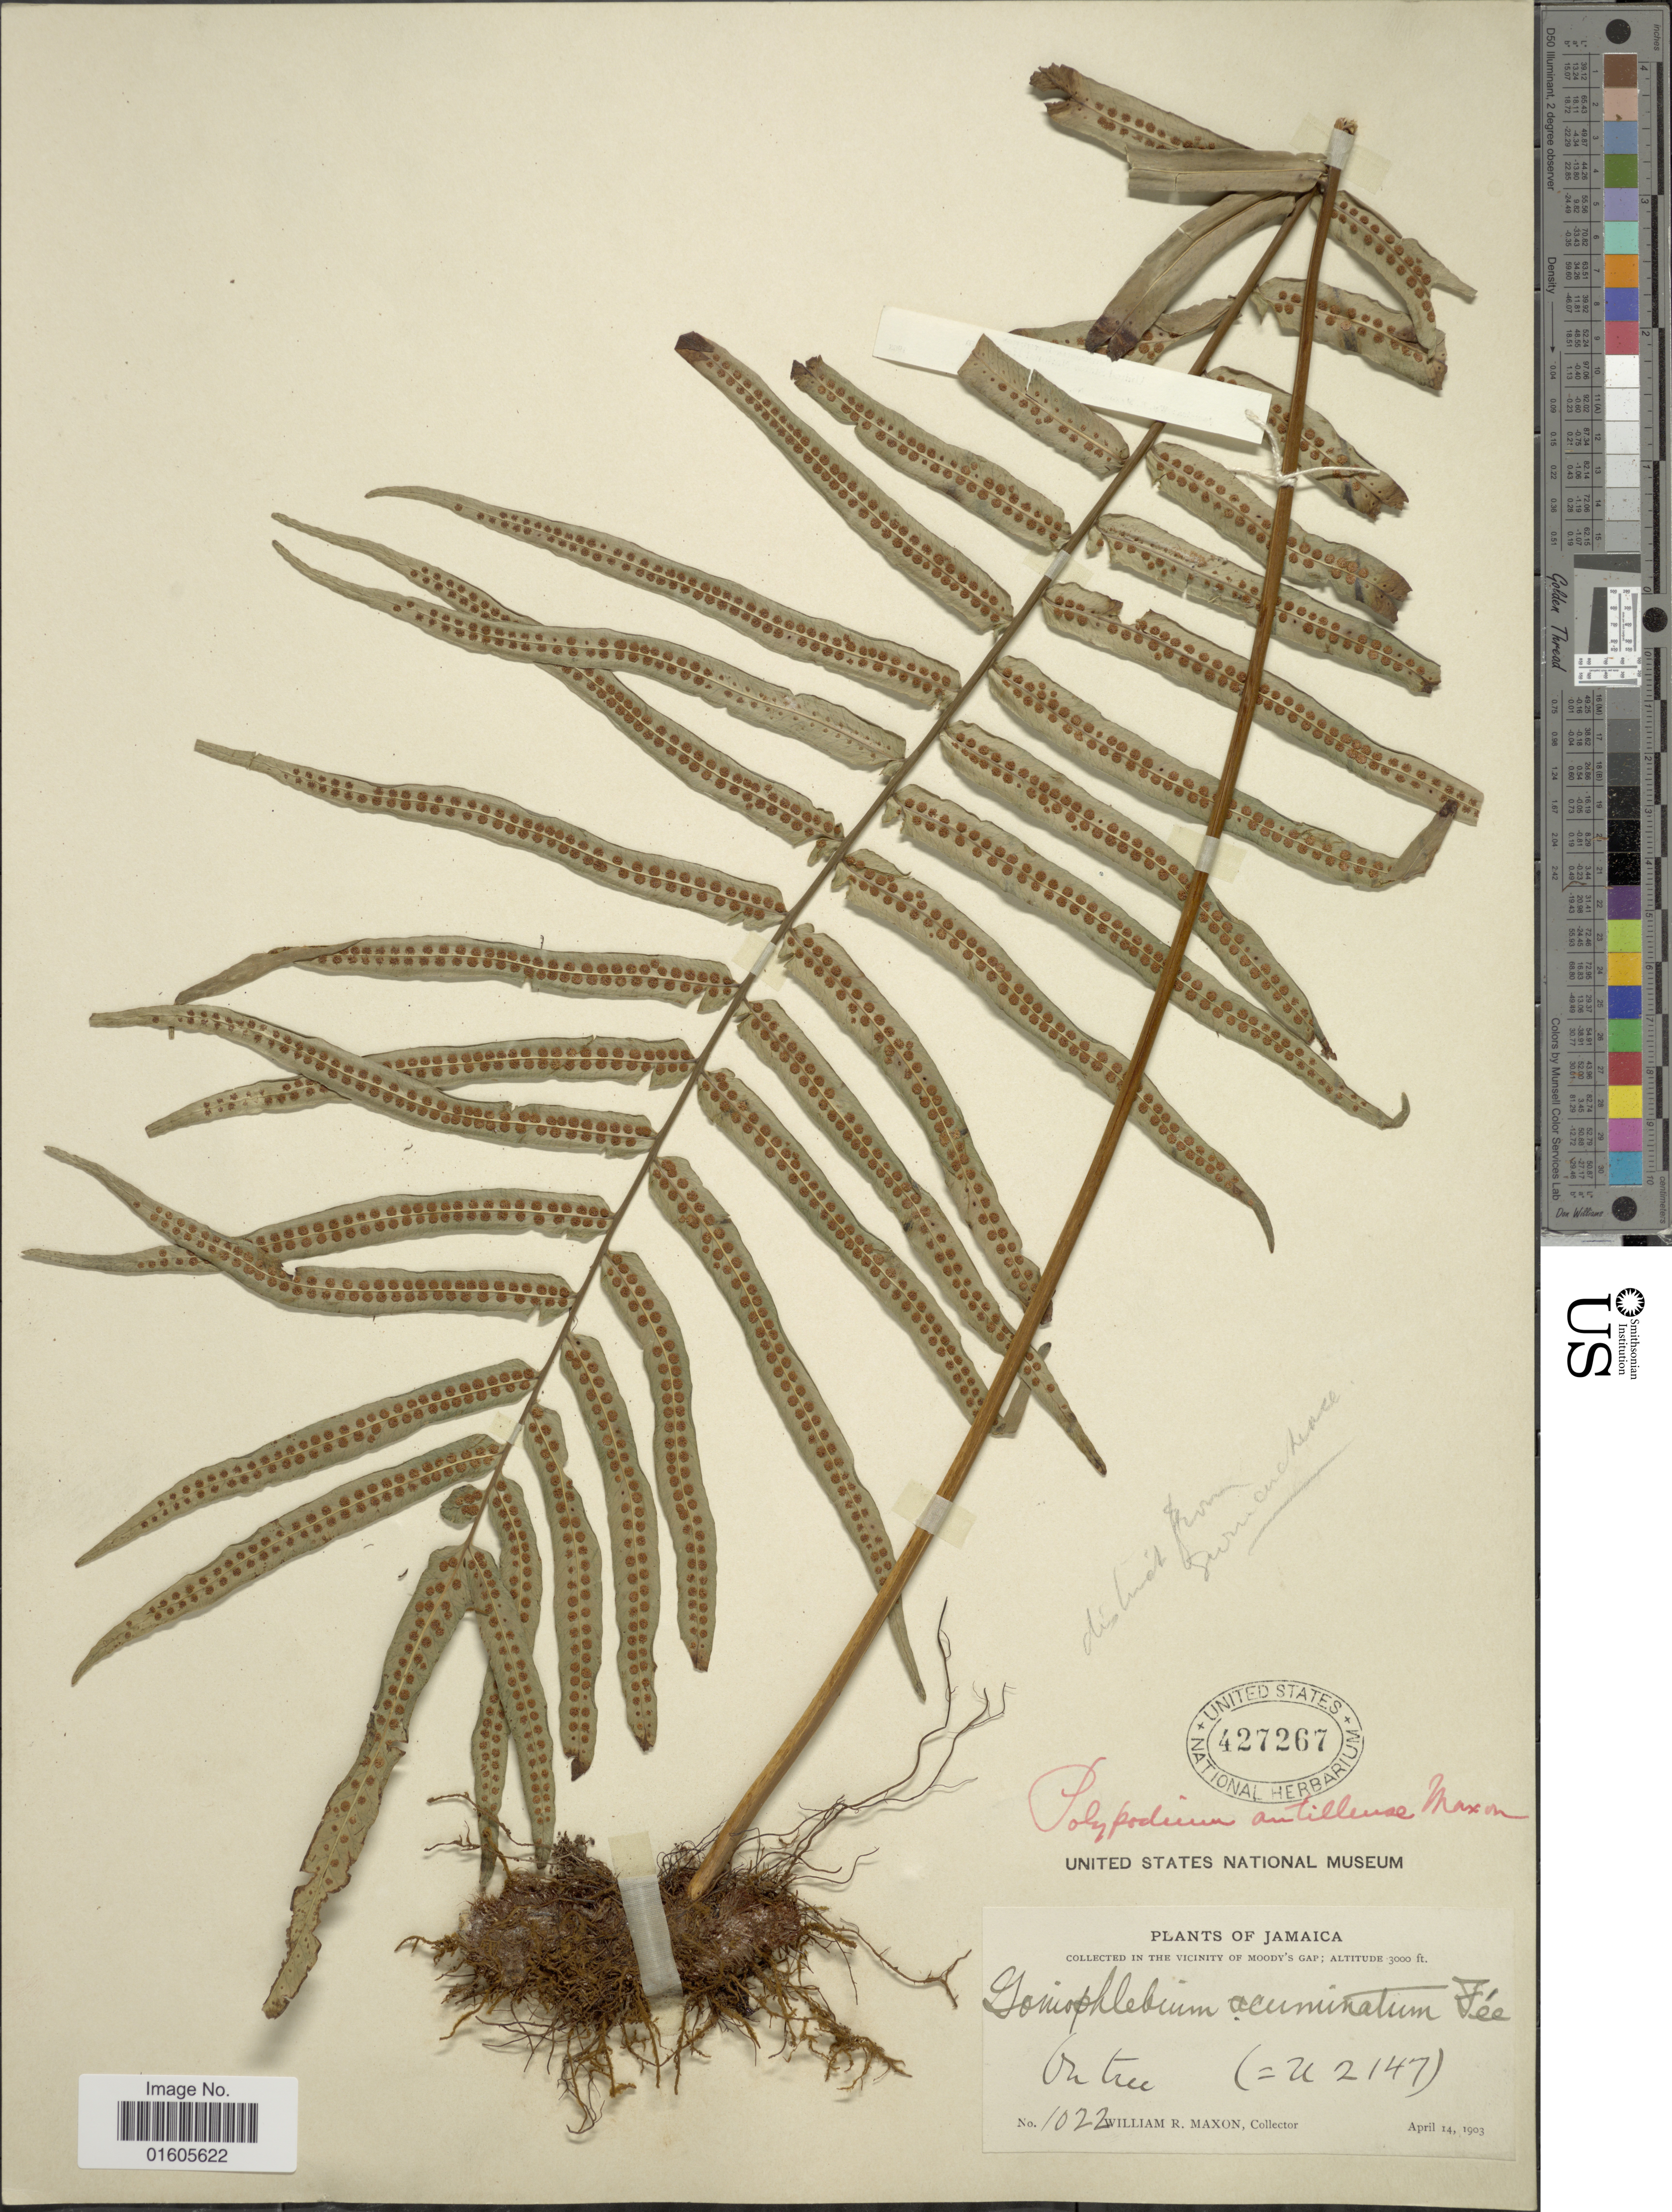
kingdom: Plantae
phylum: Tracheophyta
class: Polypodiopsida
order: Polypodiales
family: Polypodiaceae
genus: Serpocaulon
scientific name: Serpocaulon acuminatum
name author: (Fée) Christenh.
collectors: W. R. Maxon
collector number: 1022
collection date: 1903-04-14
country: Jamaica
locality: In the vicinity of Moody's Gap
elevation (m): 914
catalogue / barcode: US 427267